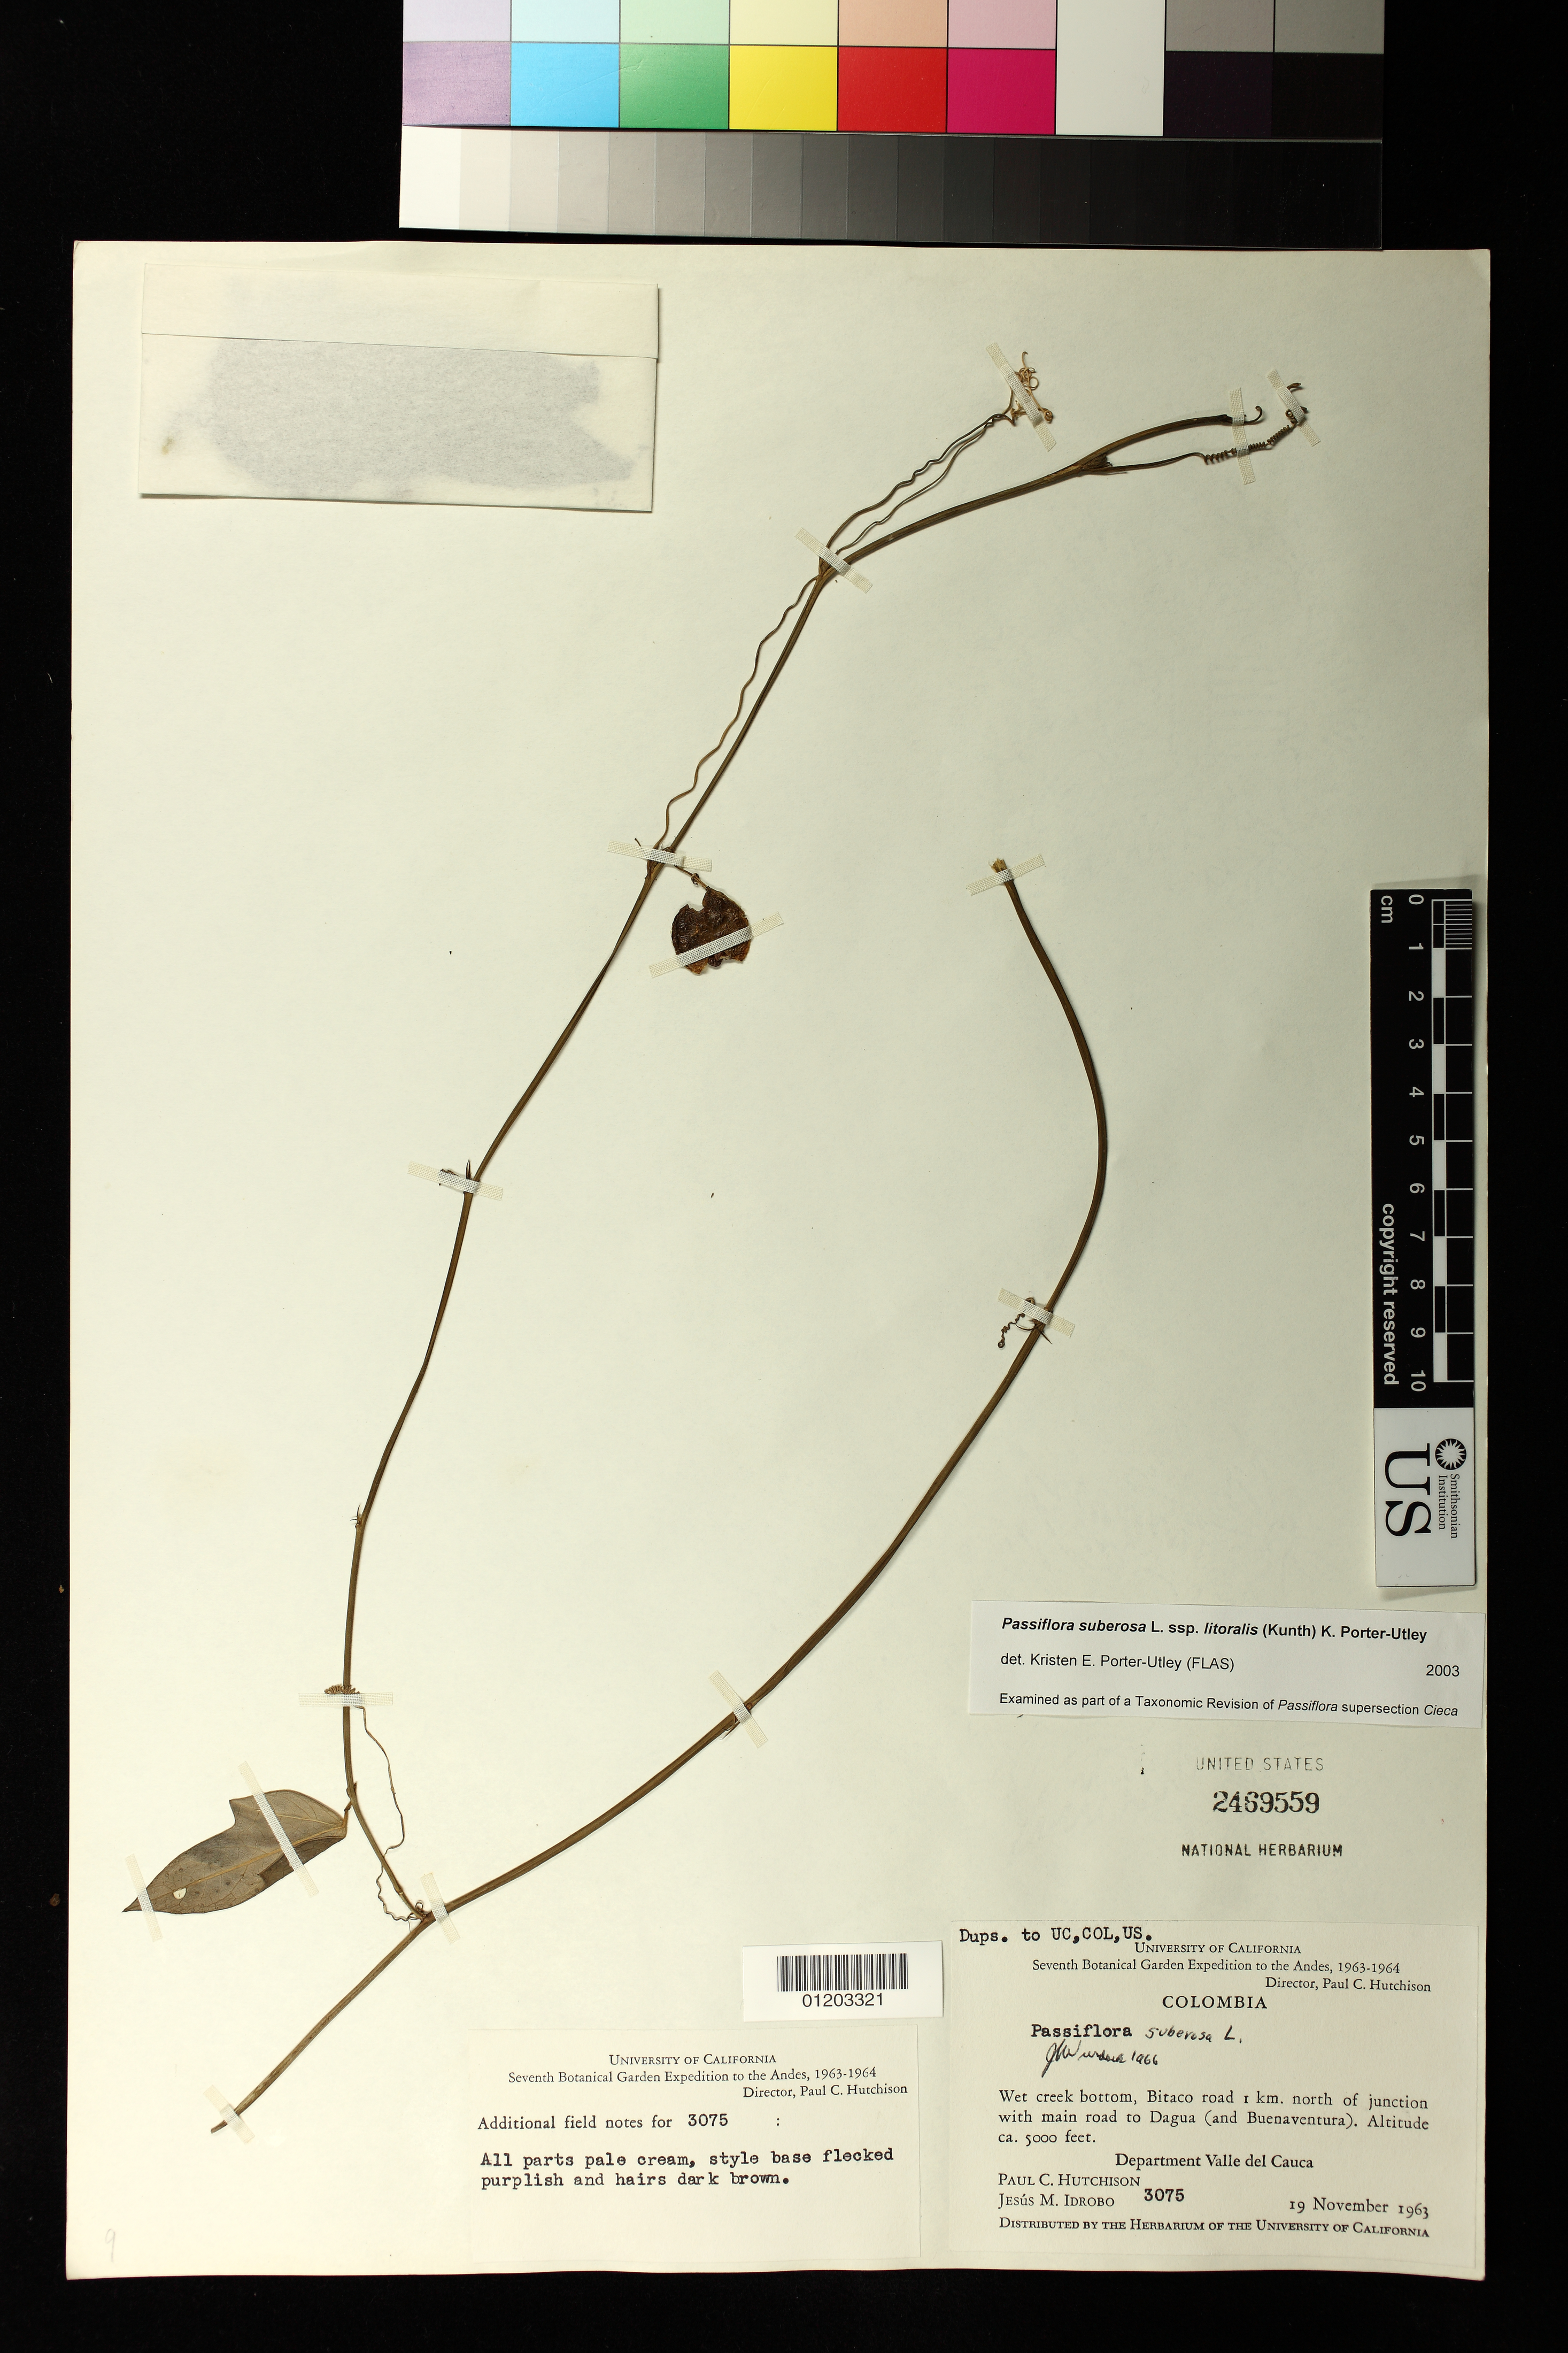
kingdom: Plantae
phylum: Tracheophyta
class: Magnoliopsida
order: Malpighiales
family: Passifloraceae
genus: Passiflora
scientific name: Passiflora suberosa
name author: L.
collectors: P. C. Hutchison & J. M. Idrobo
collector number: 3075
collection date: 1963-11-19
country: Colombia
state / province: Valle del Cauca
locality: Wet creek bottom, Bitaco road 1 km. north of junction with main road to Dagua (and Buenaventura).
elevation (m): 1524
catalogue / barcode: US 2469559